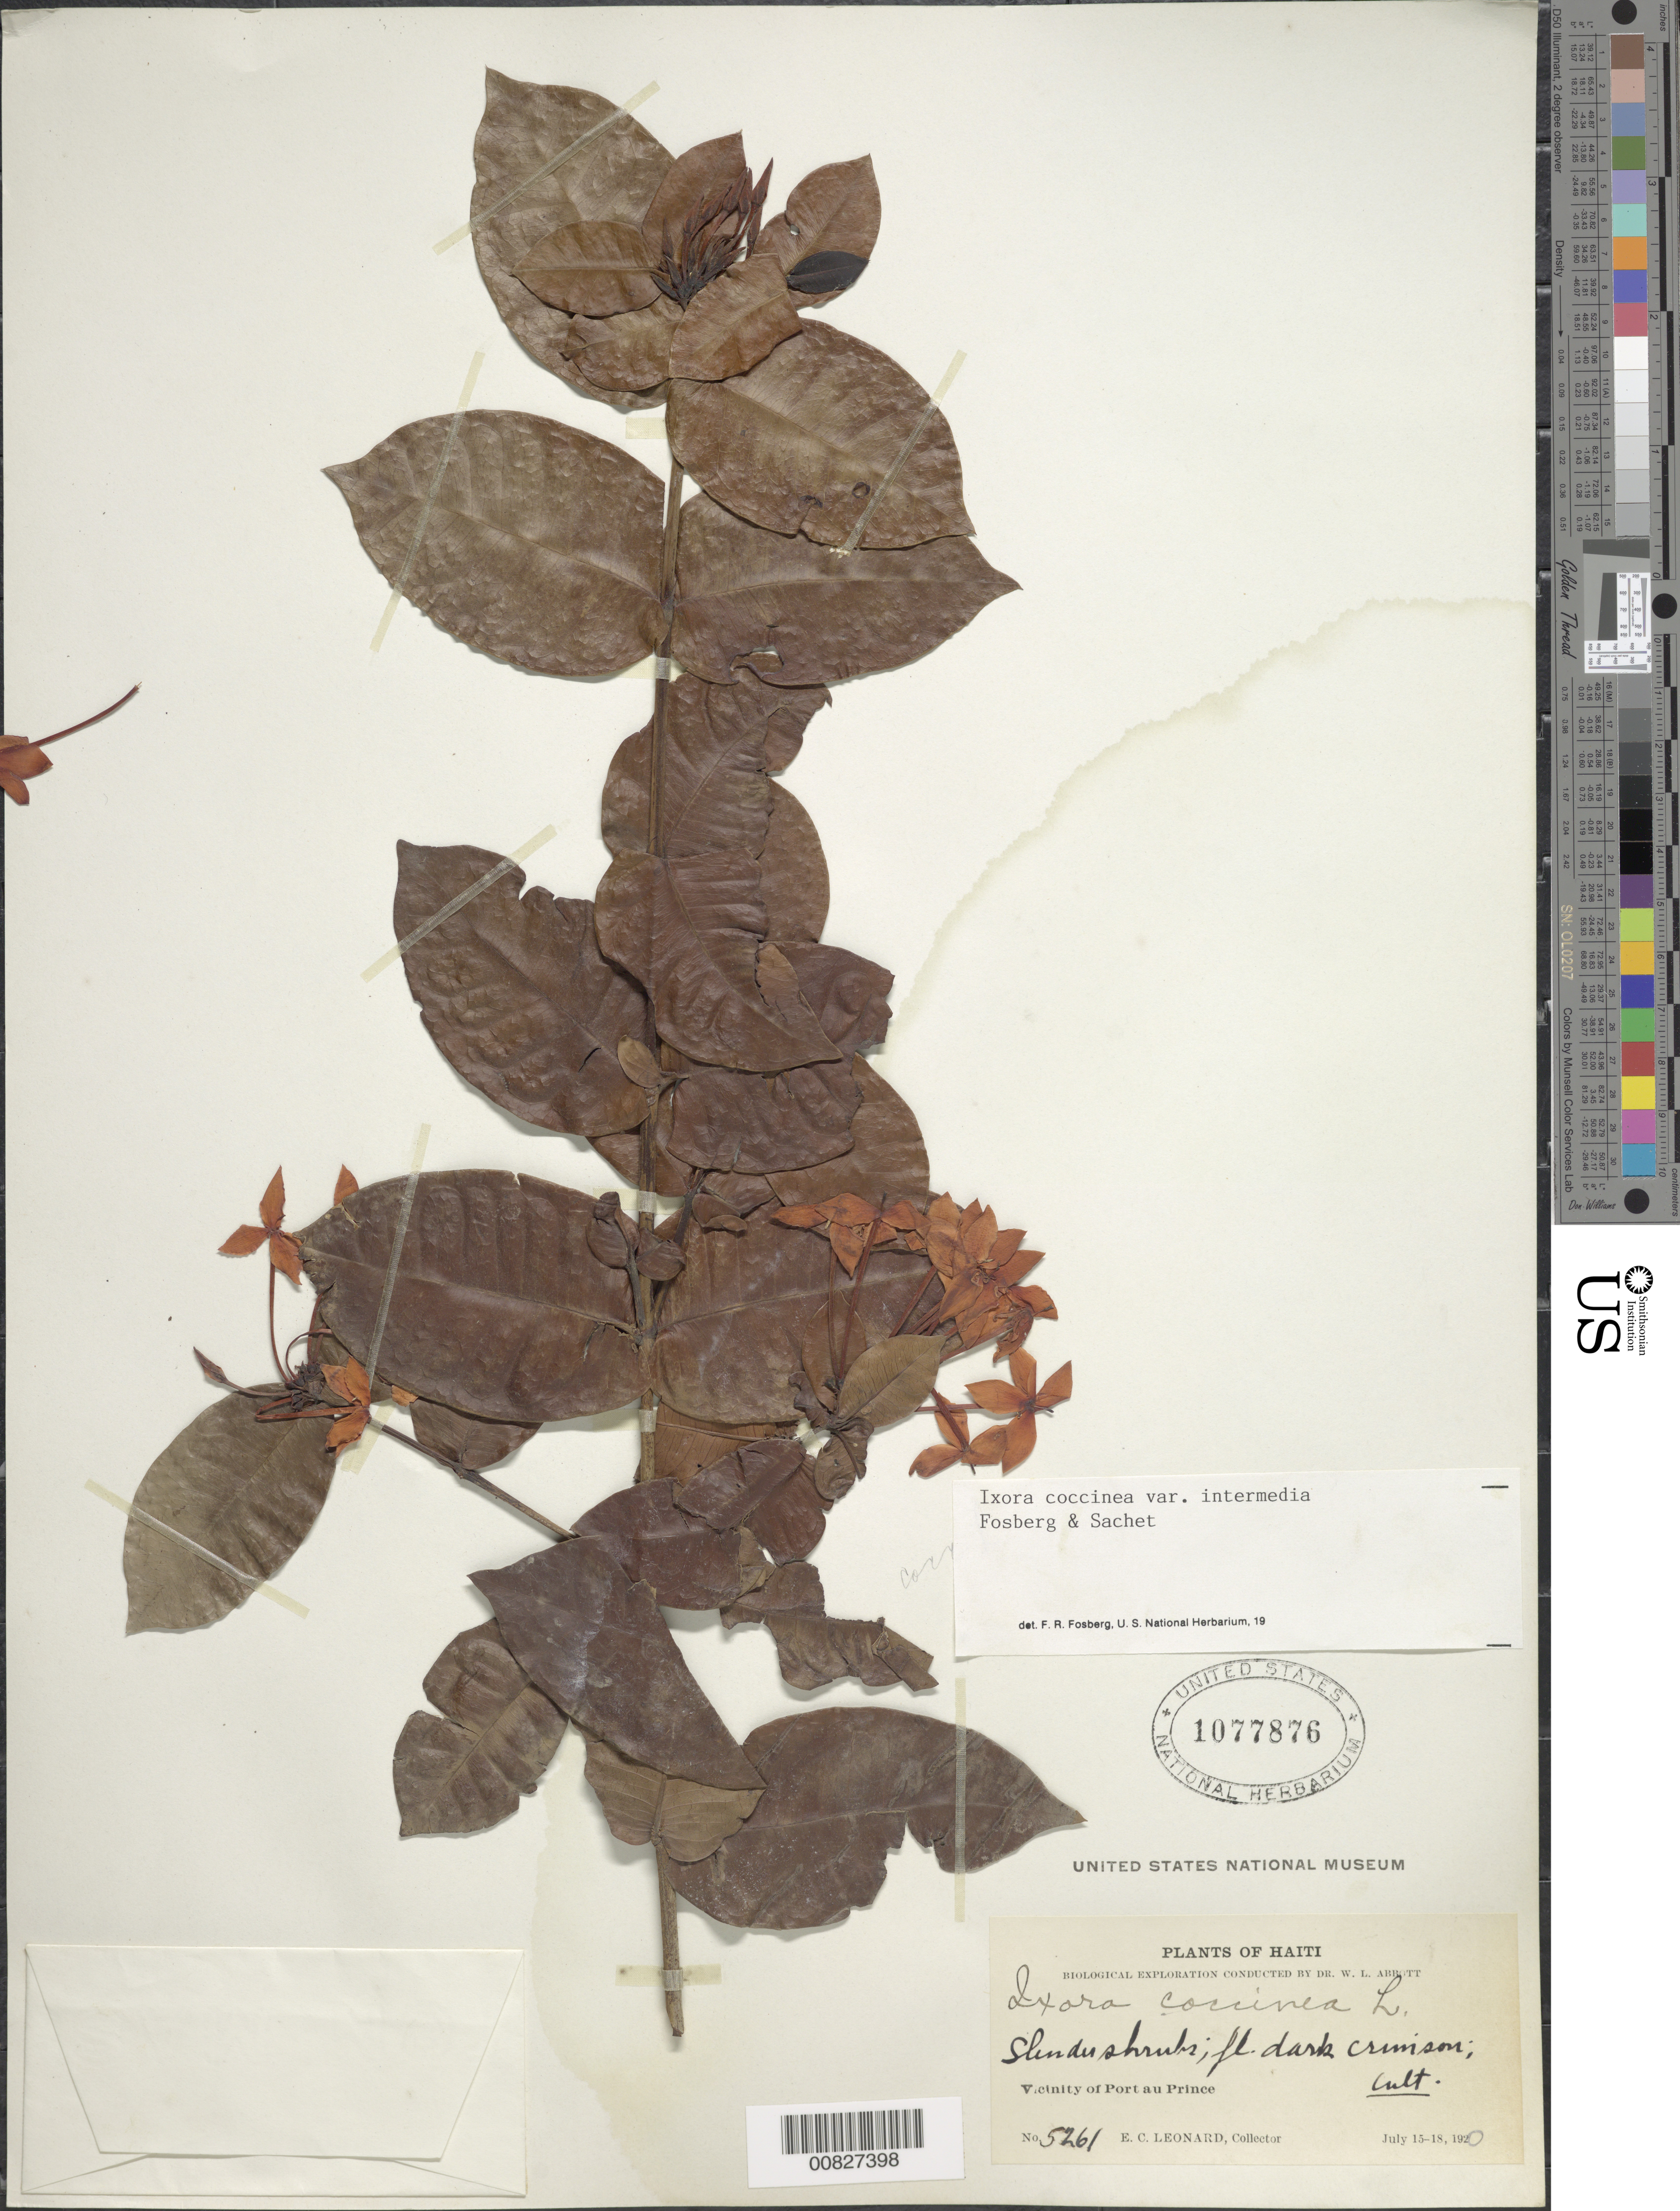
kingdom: Plantae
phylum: Tracheophyta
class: Magnoliopsida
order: Gentianales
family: Rubiaceae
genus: Ixora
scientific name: Ixora coccinea var. coccinea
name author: L.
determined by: Fosberg, F. R.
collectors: E. C. Leonard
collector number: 5261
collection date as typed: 15 Jul 1920 to 18 Jul 1920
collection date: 1920-07-15/1920-07-18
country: Haiti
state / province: Ouest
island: Hispaniola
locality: Vicinity of Port au Prince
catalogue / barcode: US 1077876